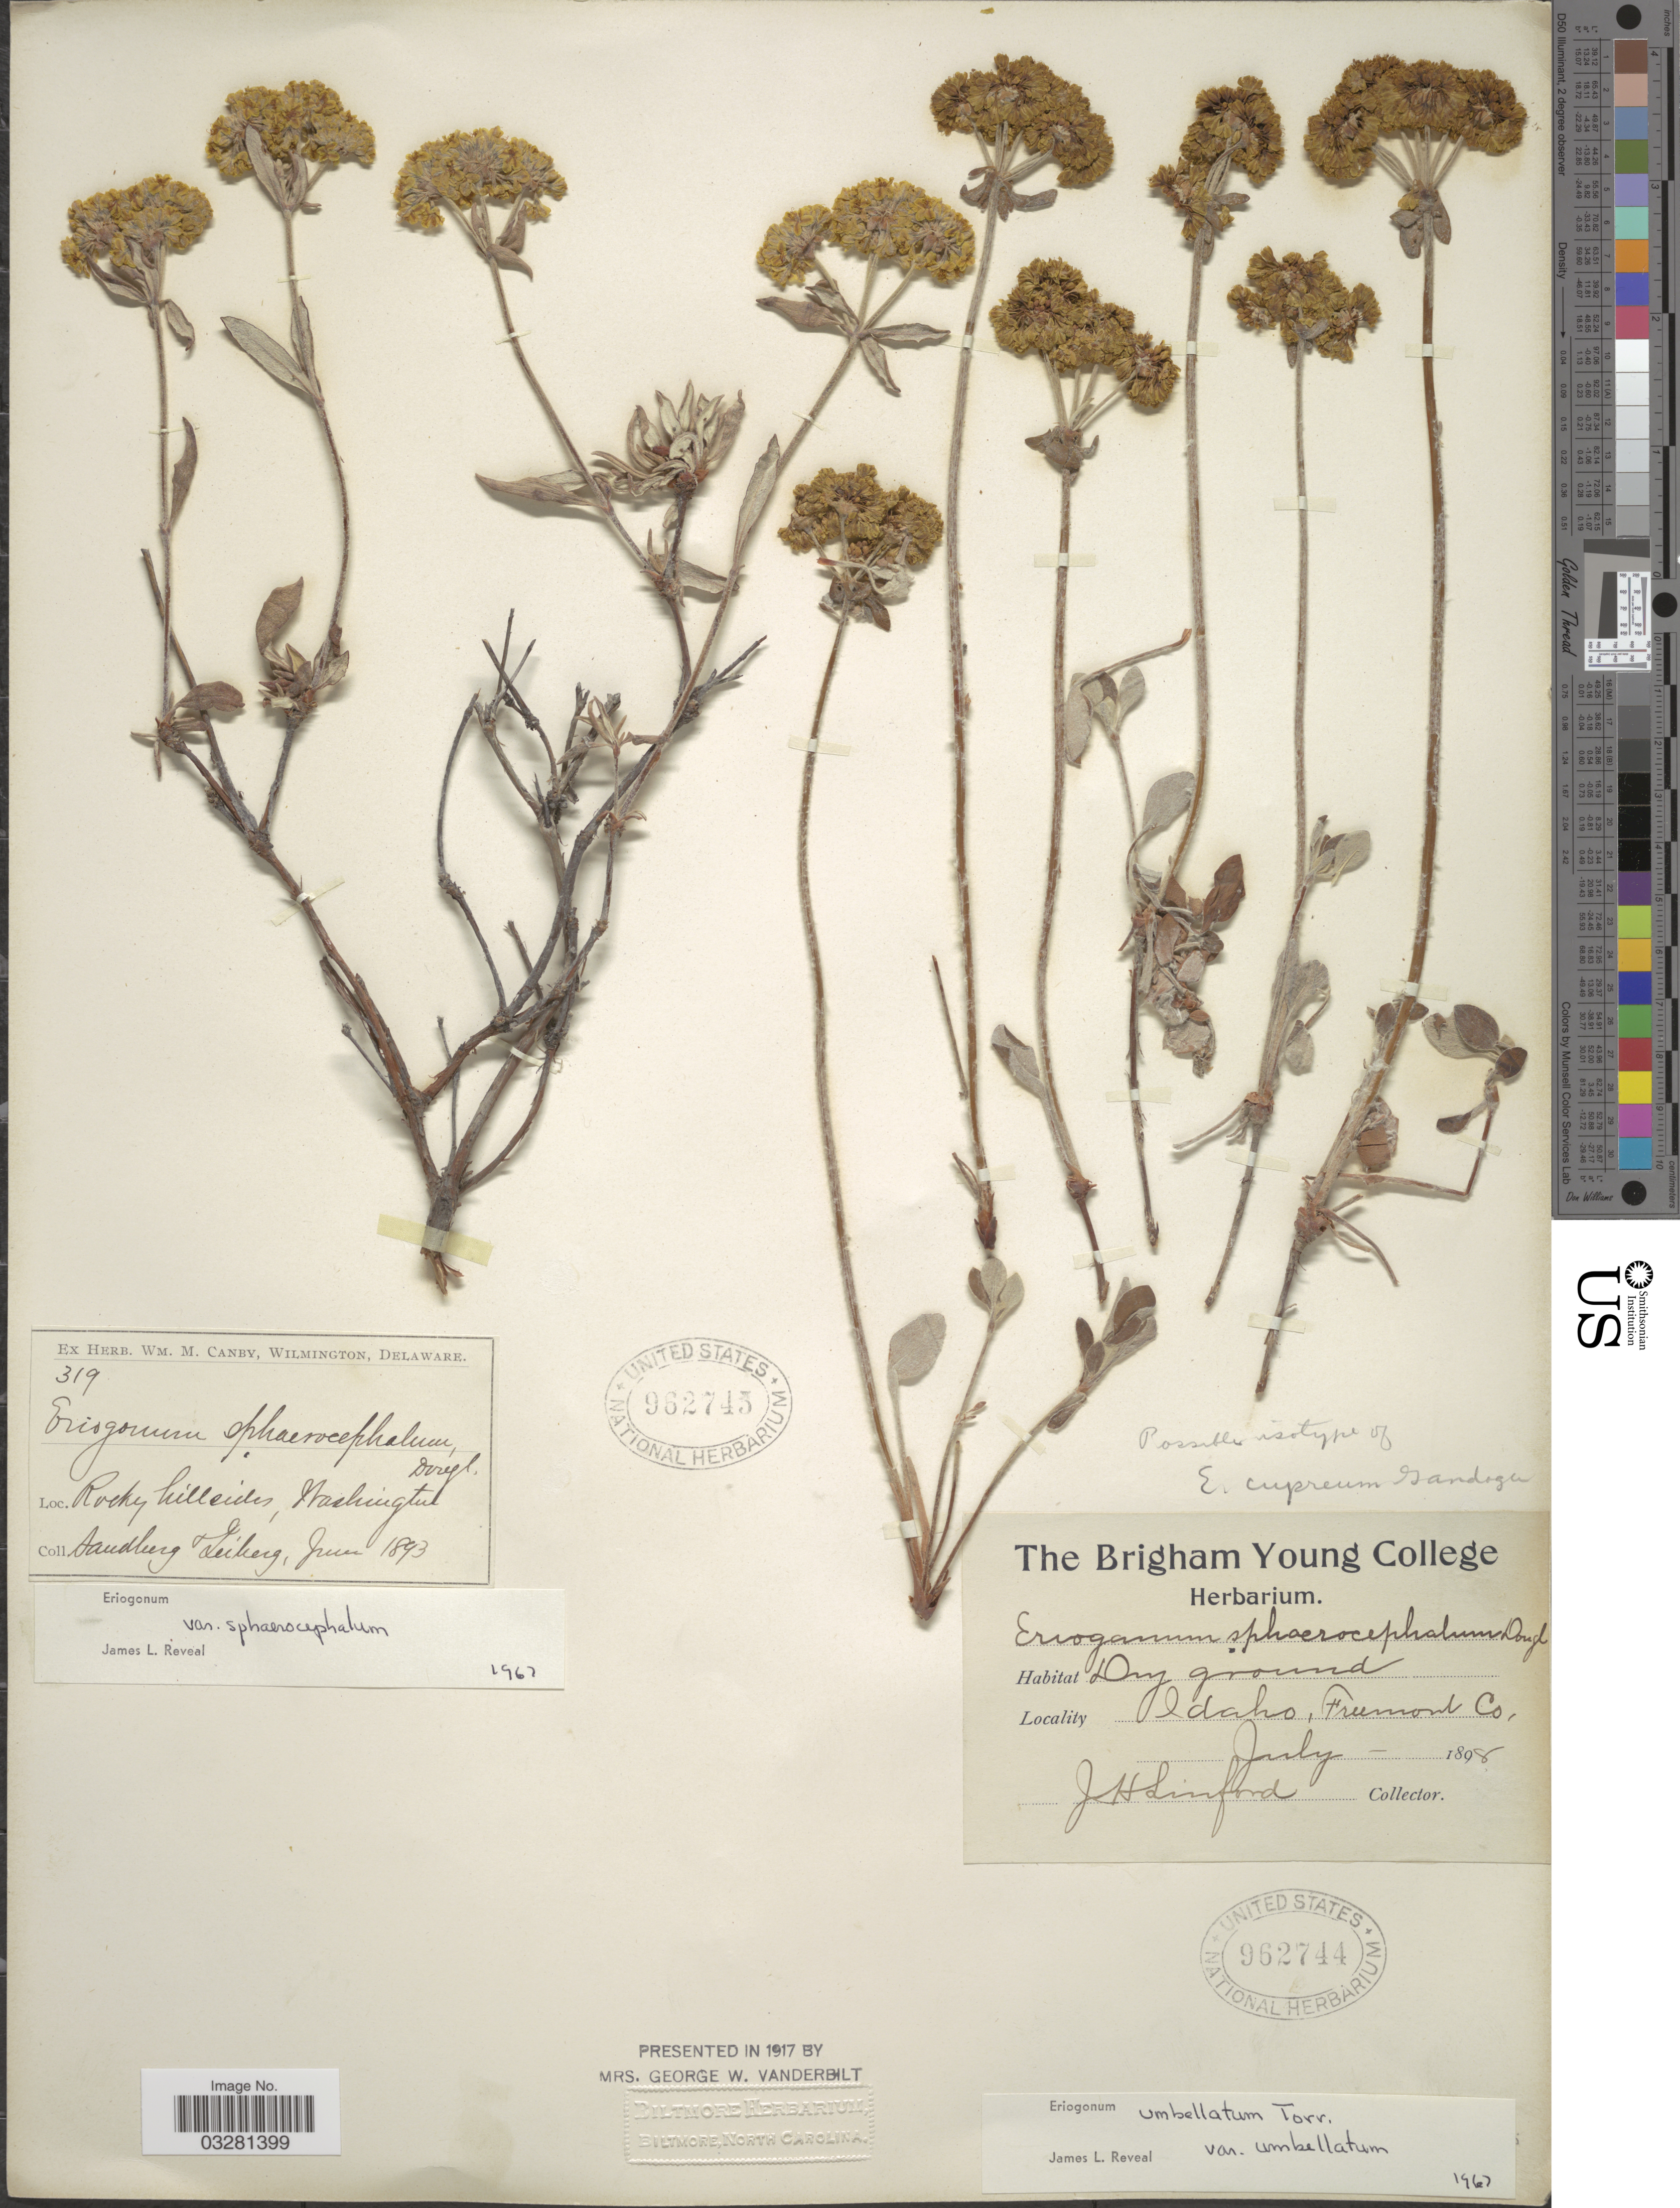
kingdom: Plantae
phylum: Tracheophyta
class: Magnoliopsida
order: Caryophyllales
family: Polygonaceae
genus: Eriogonum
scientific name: Eriogonum umbellatum var. umbellatum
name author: Torr.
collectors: Sandberg & -. Leiberg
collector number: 319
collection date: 1893-06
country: United States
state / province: Washington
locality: Rocky hillsides.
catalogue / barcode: US 962745